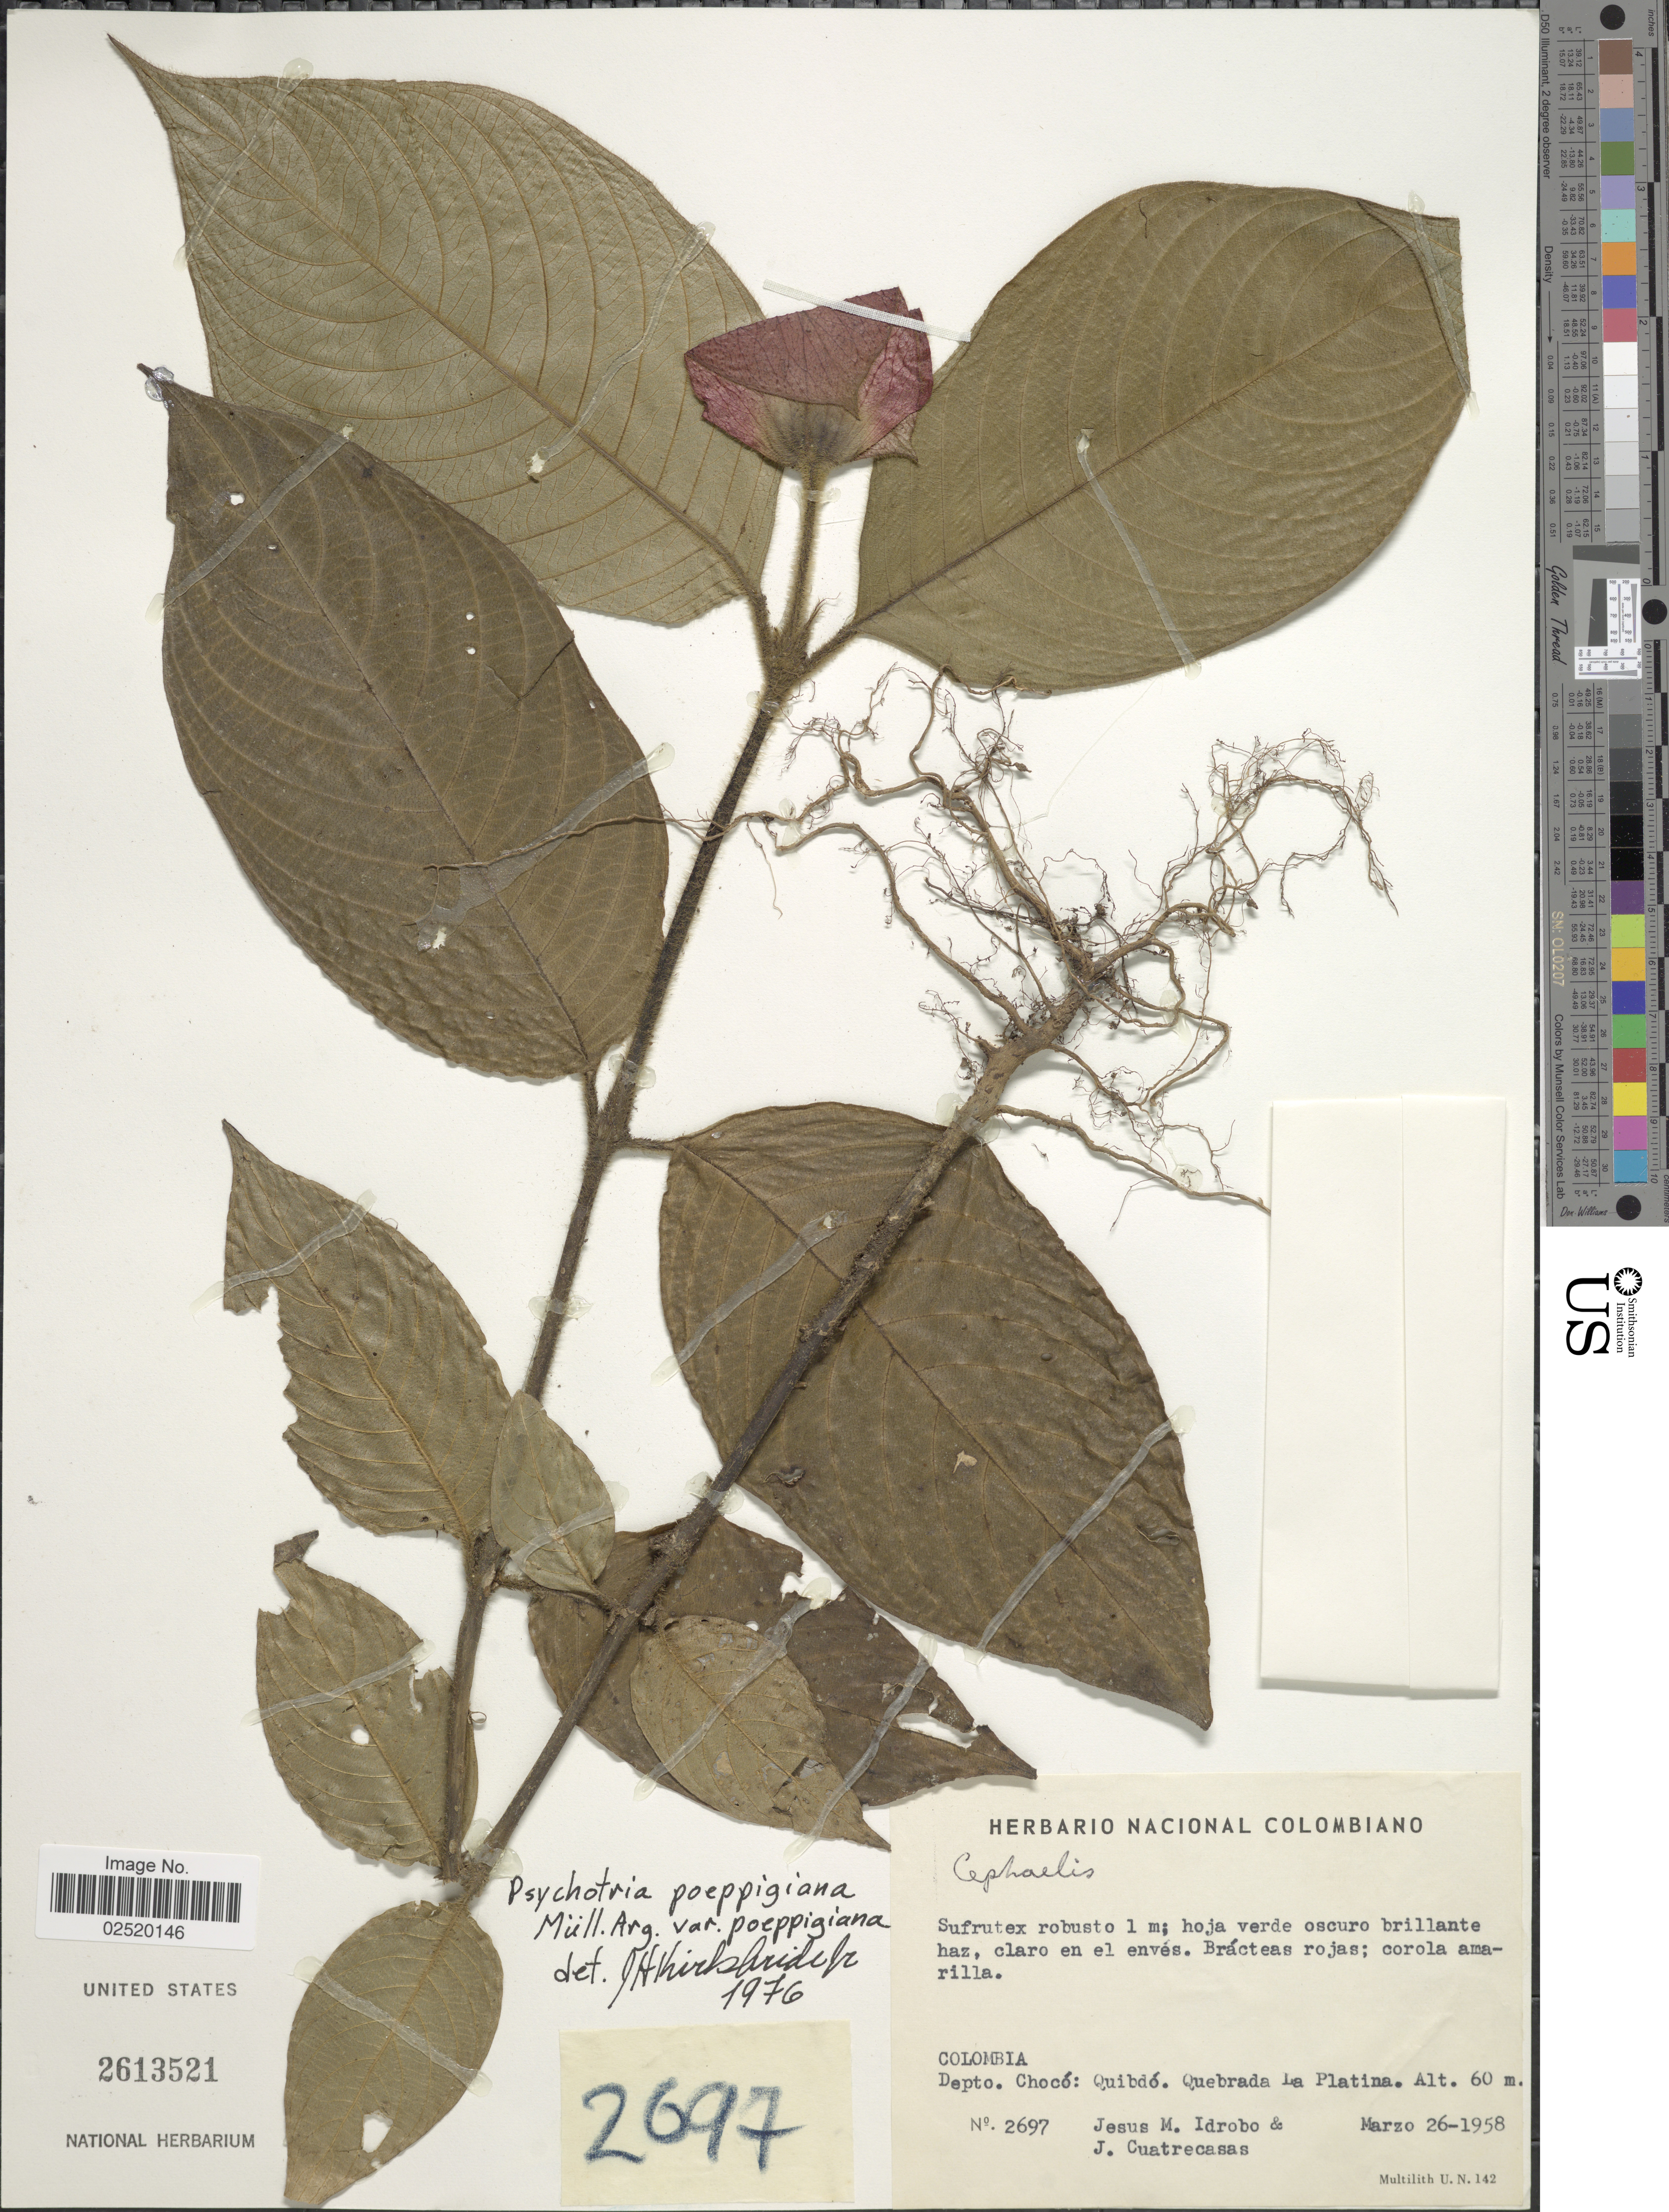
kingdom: Plantae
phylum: Tracheophyta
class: Magnoliopsida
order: Gentianales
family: Rubiaceae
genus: Psychotria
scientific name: Psychotria poeppigiana subsp. poeppigiana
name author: Müll. Arg.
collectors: J. M. Idrobo & J. Cuatrecasas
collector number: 2697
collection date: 1958-03-26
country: Colombia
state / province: Chocó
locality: Depto. Choco: Quibdo, Quebrada La Platina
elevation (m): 60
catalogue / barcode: US 2613521